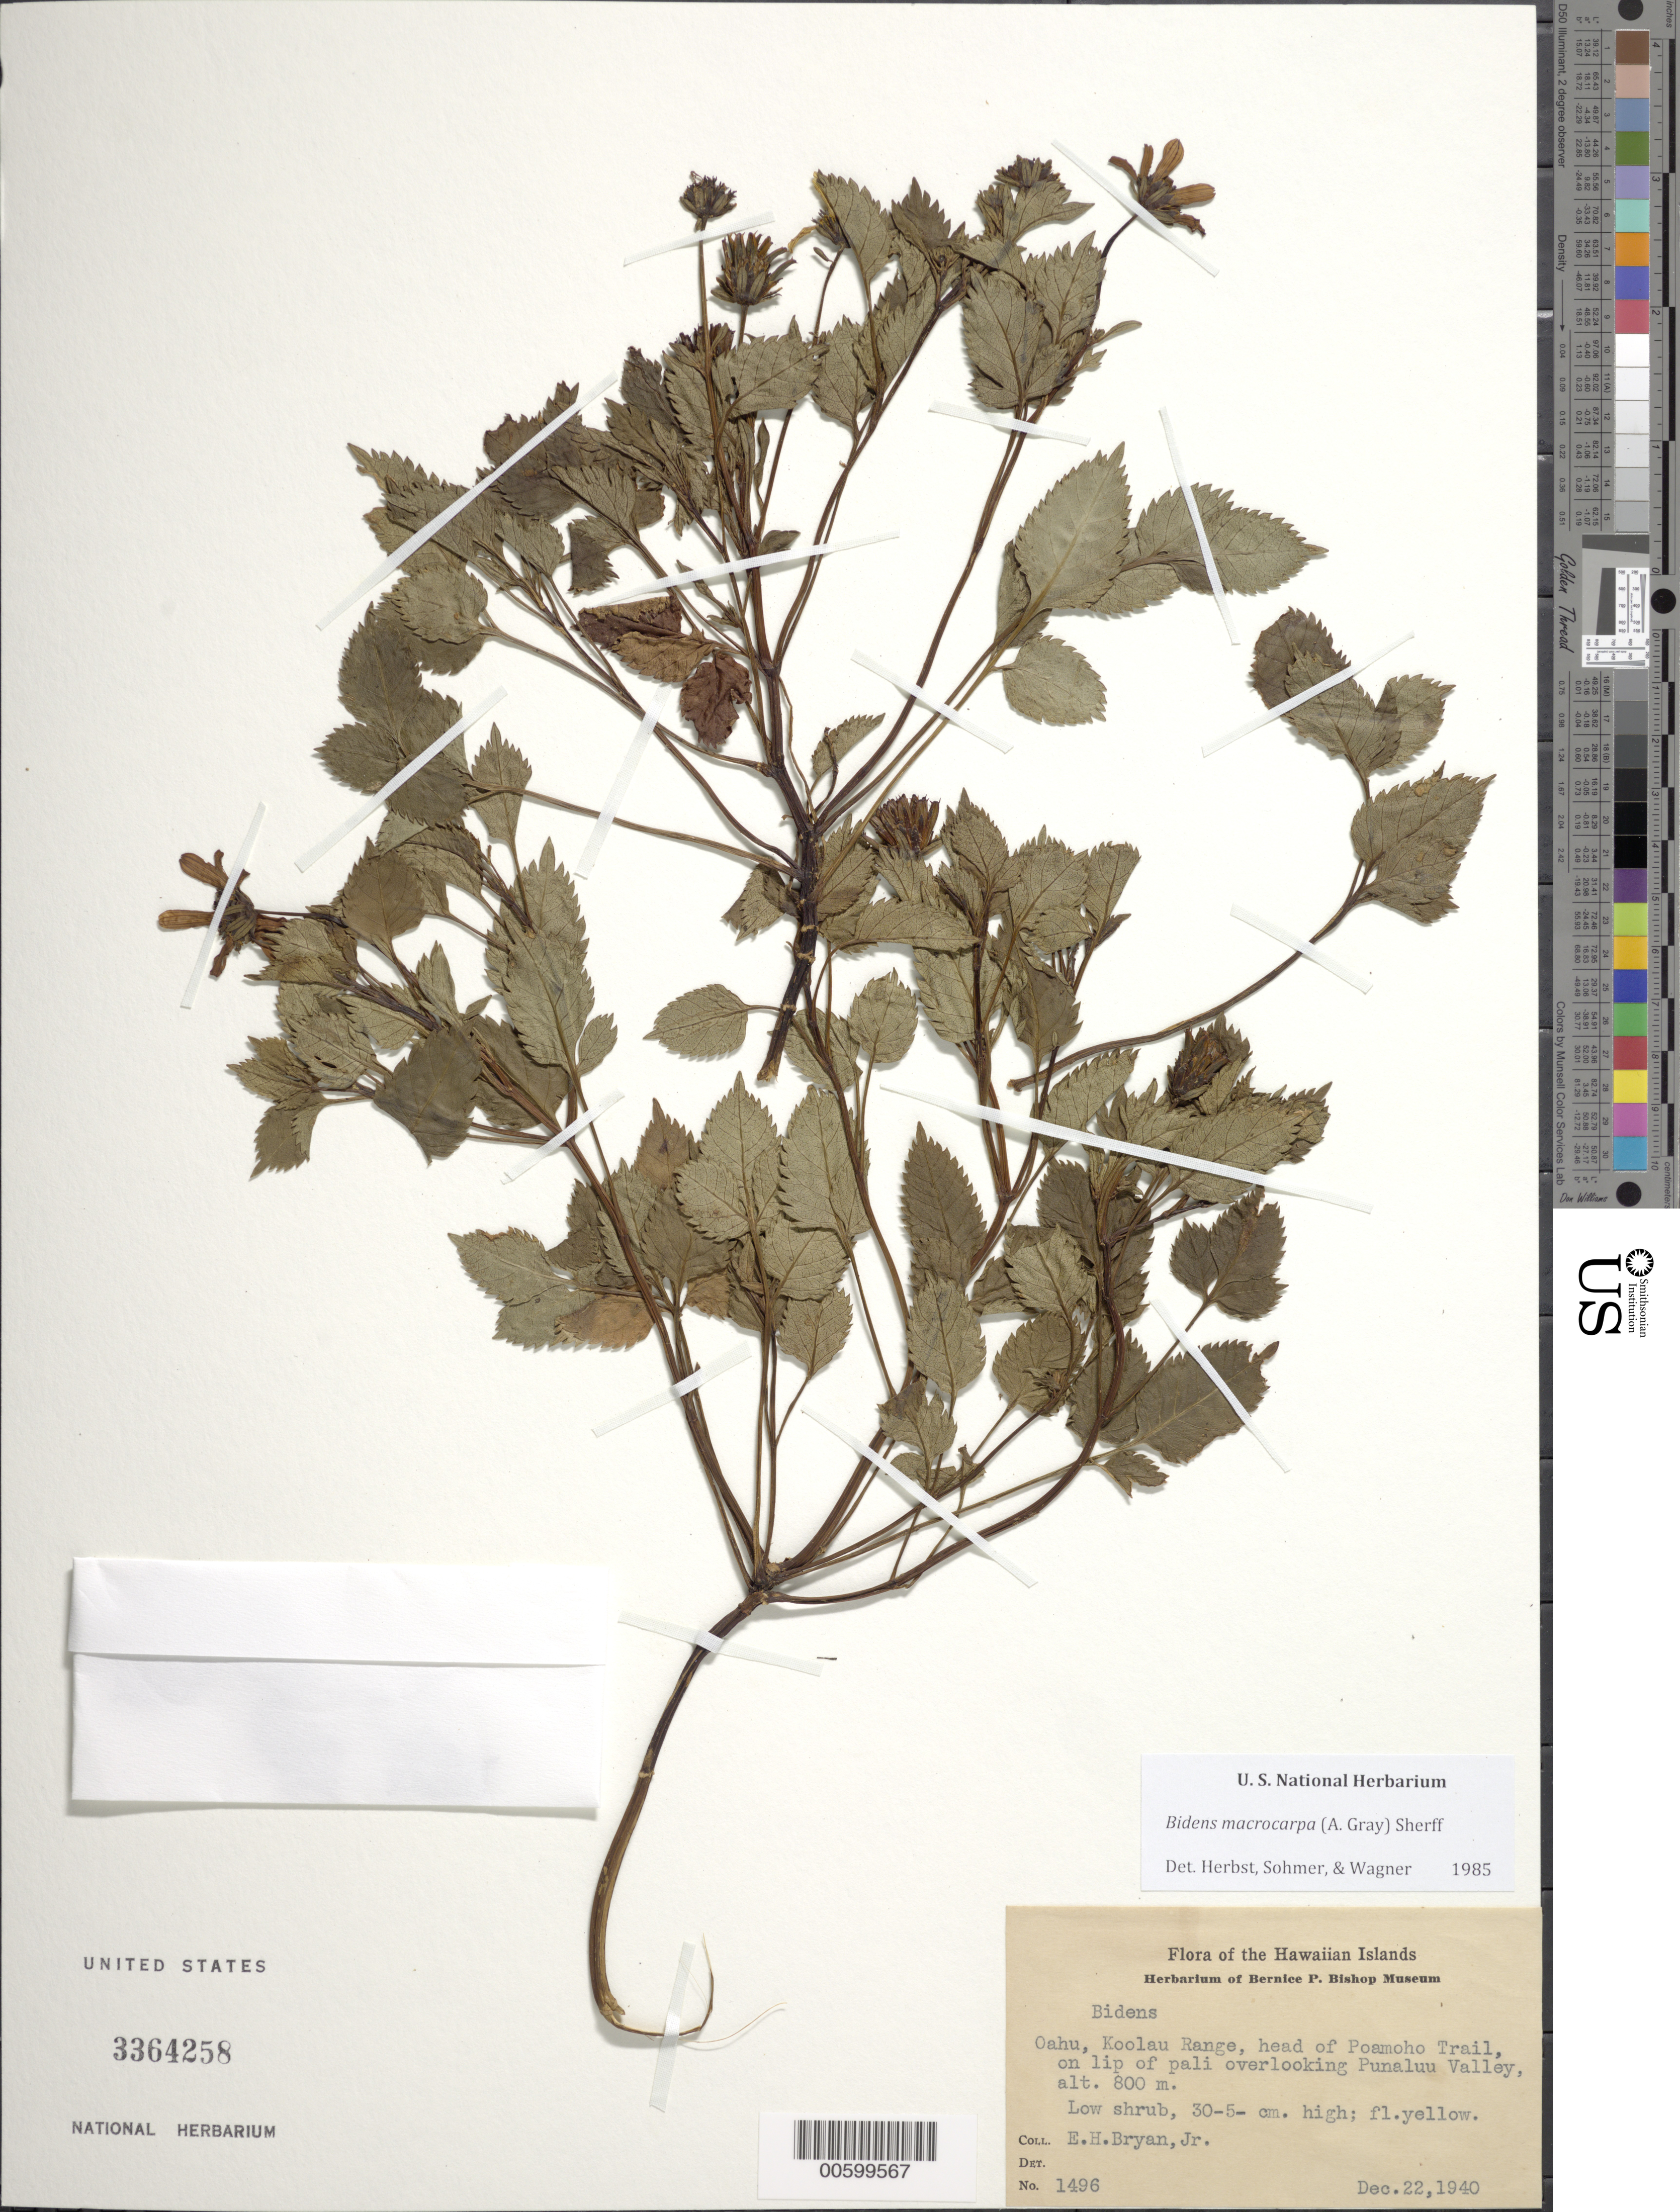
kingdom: Plantae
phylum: Tracheophyta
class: Magnoliopsida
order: Asterales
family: Asteraceae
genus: Bidens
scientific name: Bidens macrocarpa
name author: (A. Gray) Sherff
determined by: Herbst, D. R.; Sohmer, S. H.; Wagner, W. L.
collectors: E. Bryan Jr.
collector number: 1496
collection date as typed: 22 Dec 1940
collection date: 1940-12-22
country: United States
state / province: Hawaii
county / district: Honolulu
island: Oahu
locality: Koolau Range, head of Poamoho Trail, on lip of pali overlooking Punaluu Valley.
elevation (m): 800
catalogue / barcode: US 3364258